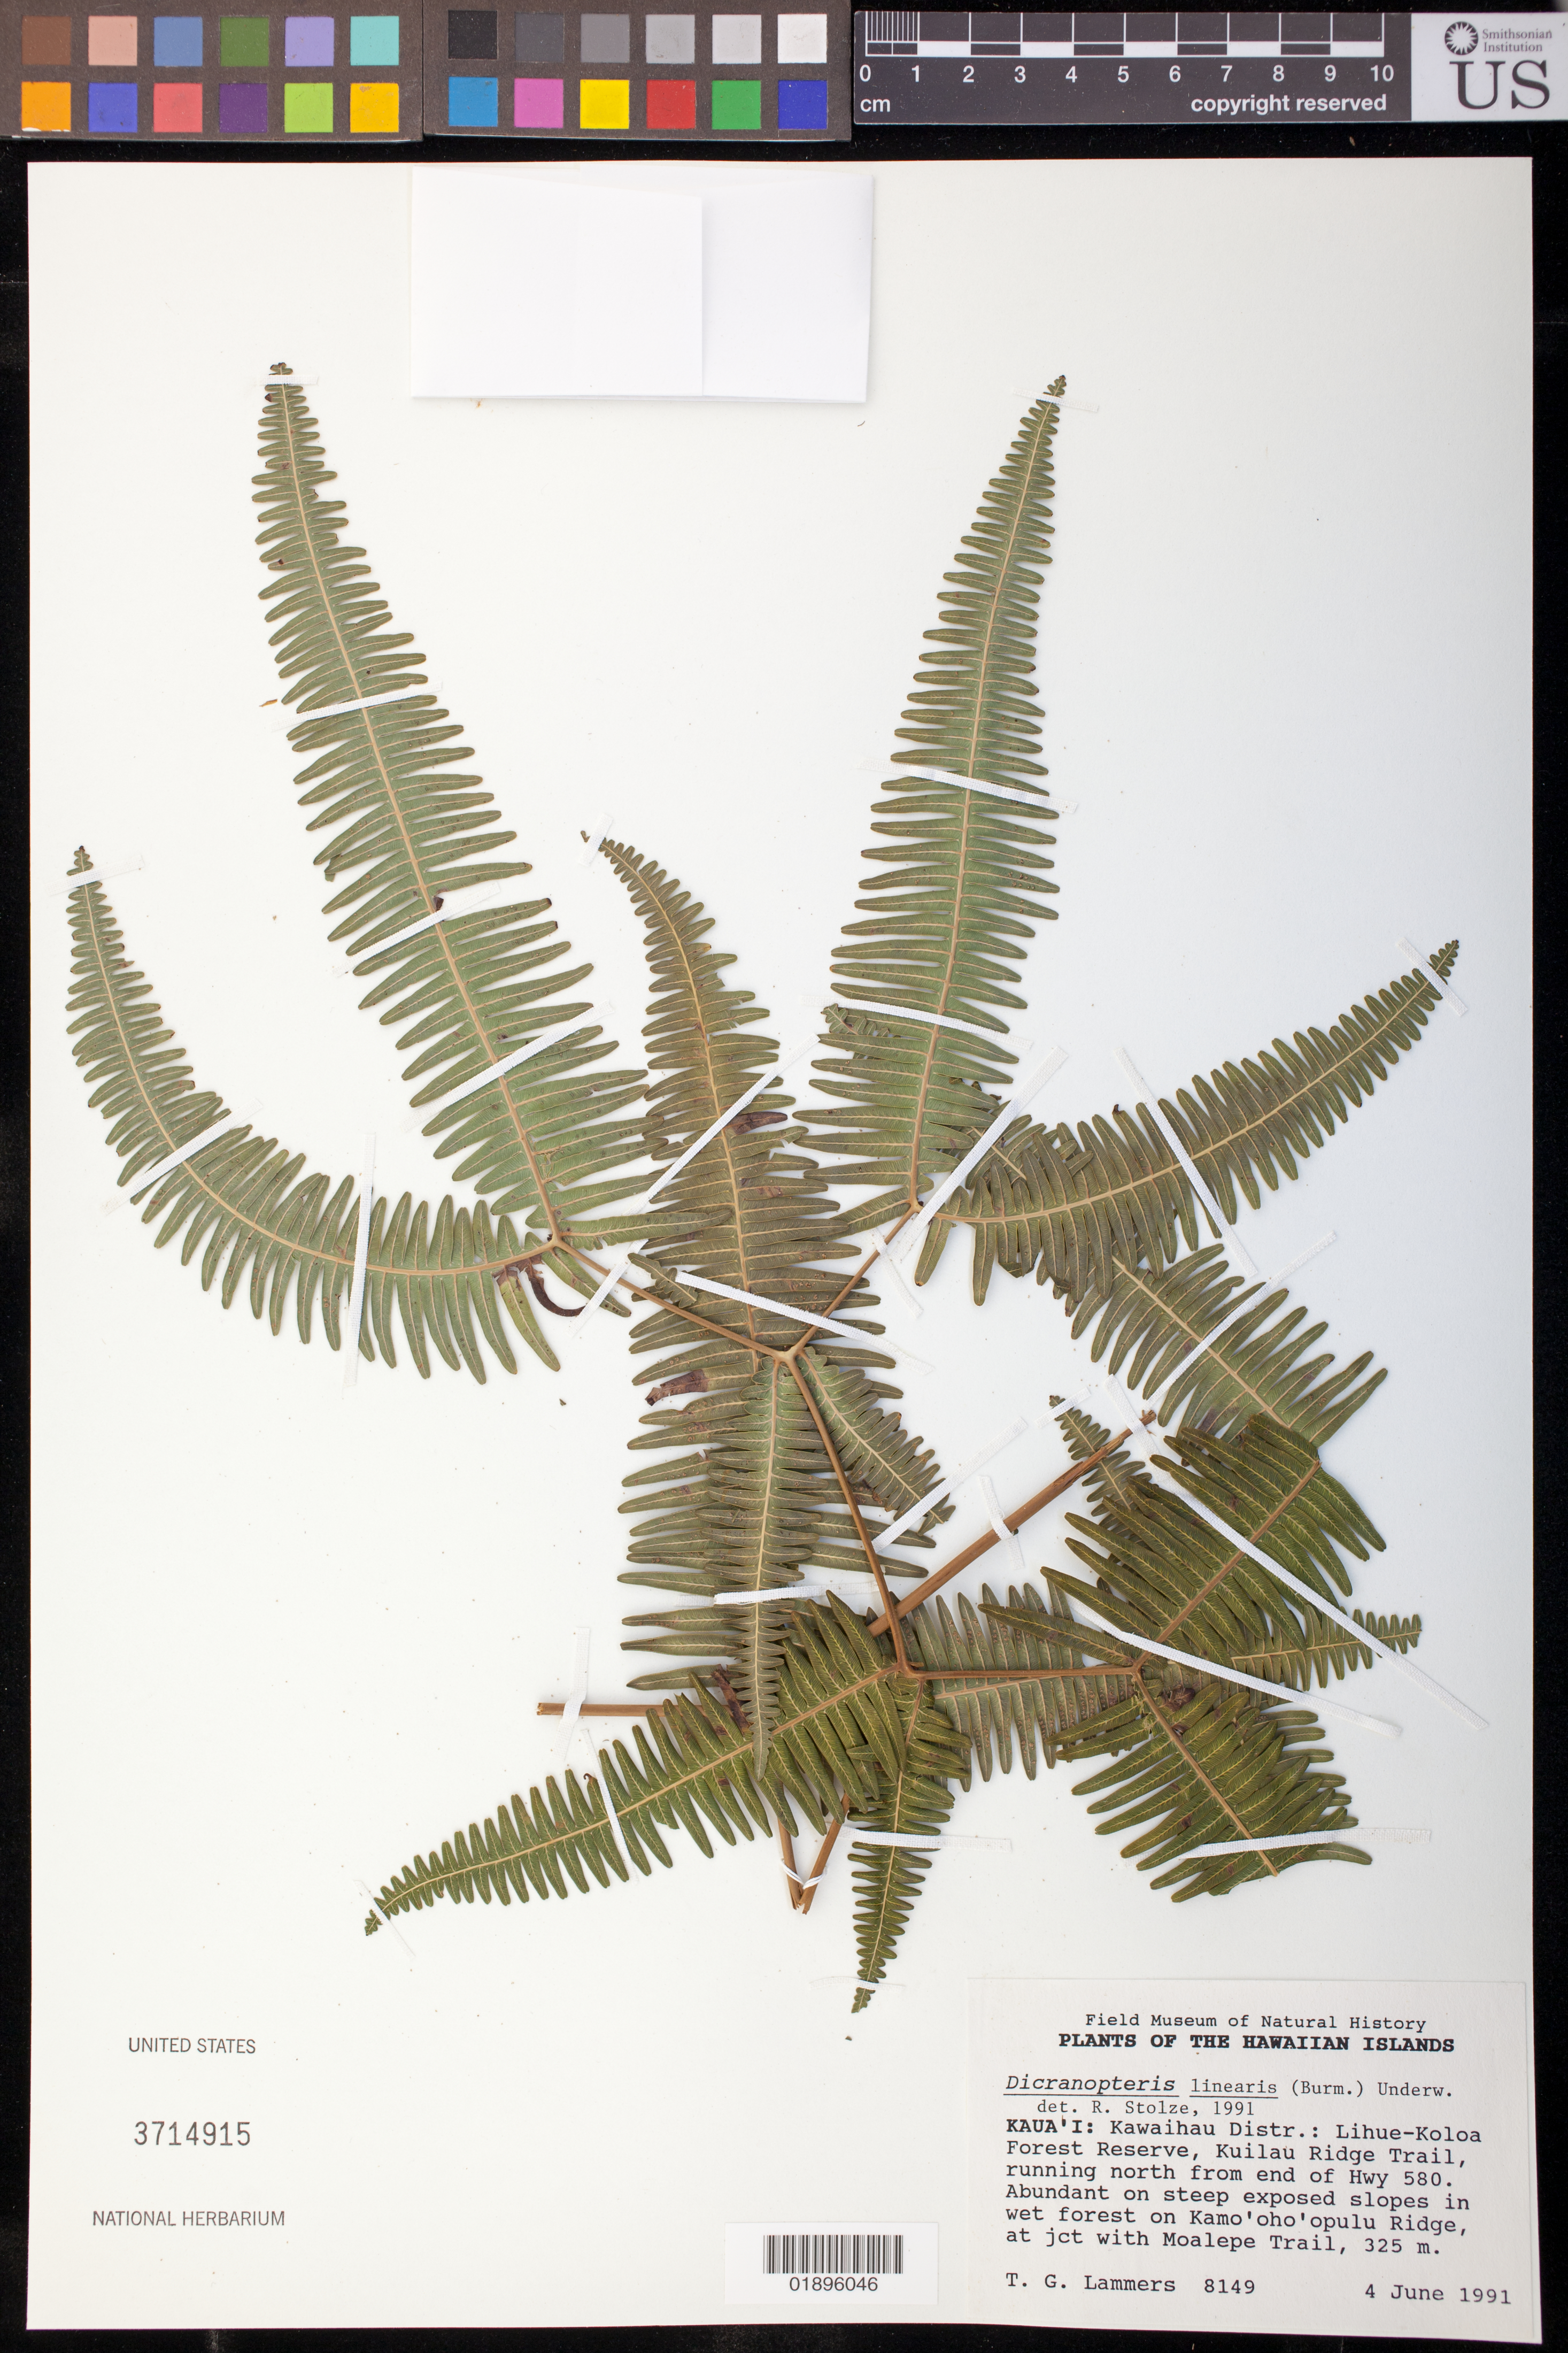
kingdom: Plantae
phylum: Tracheophyta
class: Polypodiopsida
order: Gleicheniales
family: Gleicheniaceae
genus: Dicranopteris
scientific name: Dicranopteris linearis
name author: (Burm. f.) Underw.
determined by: Stolze, R. G.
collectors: T. G. Lammers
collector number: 8149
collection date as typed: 4 Jun 1991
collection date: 1991-06-04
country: United States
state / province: Hawaii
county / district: Kauai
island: Kaua'i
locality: Kawaihau District, Lihue-Koloa Forest Reserve, Kuilau Ridge Trail, running north from end of Hwy 580, on Kamo'oho'opulu Ridge at jct. with Moalepe Trail.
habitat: Wet forest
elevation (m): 325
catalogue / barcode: US 3714915